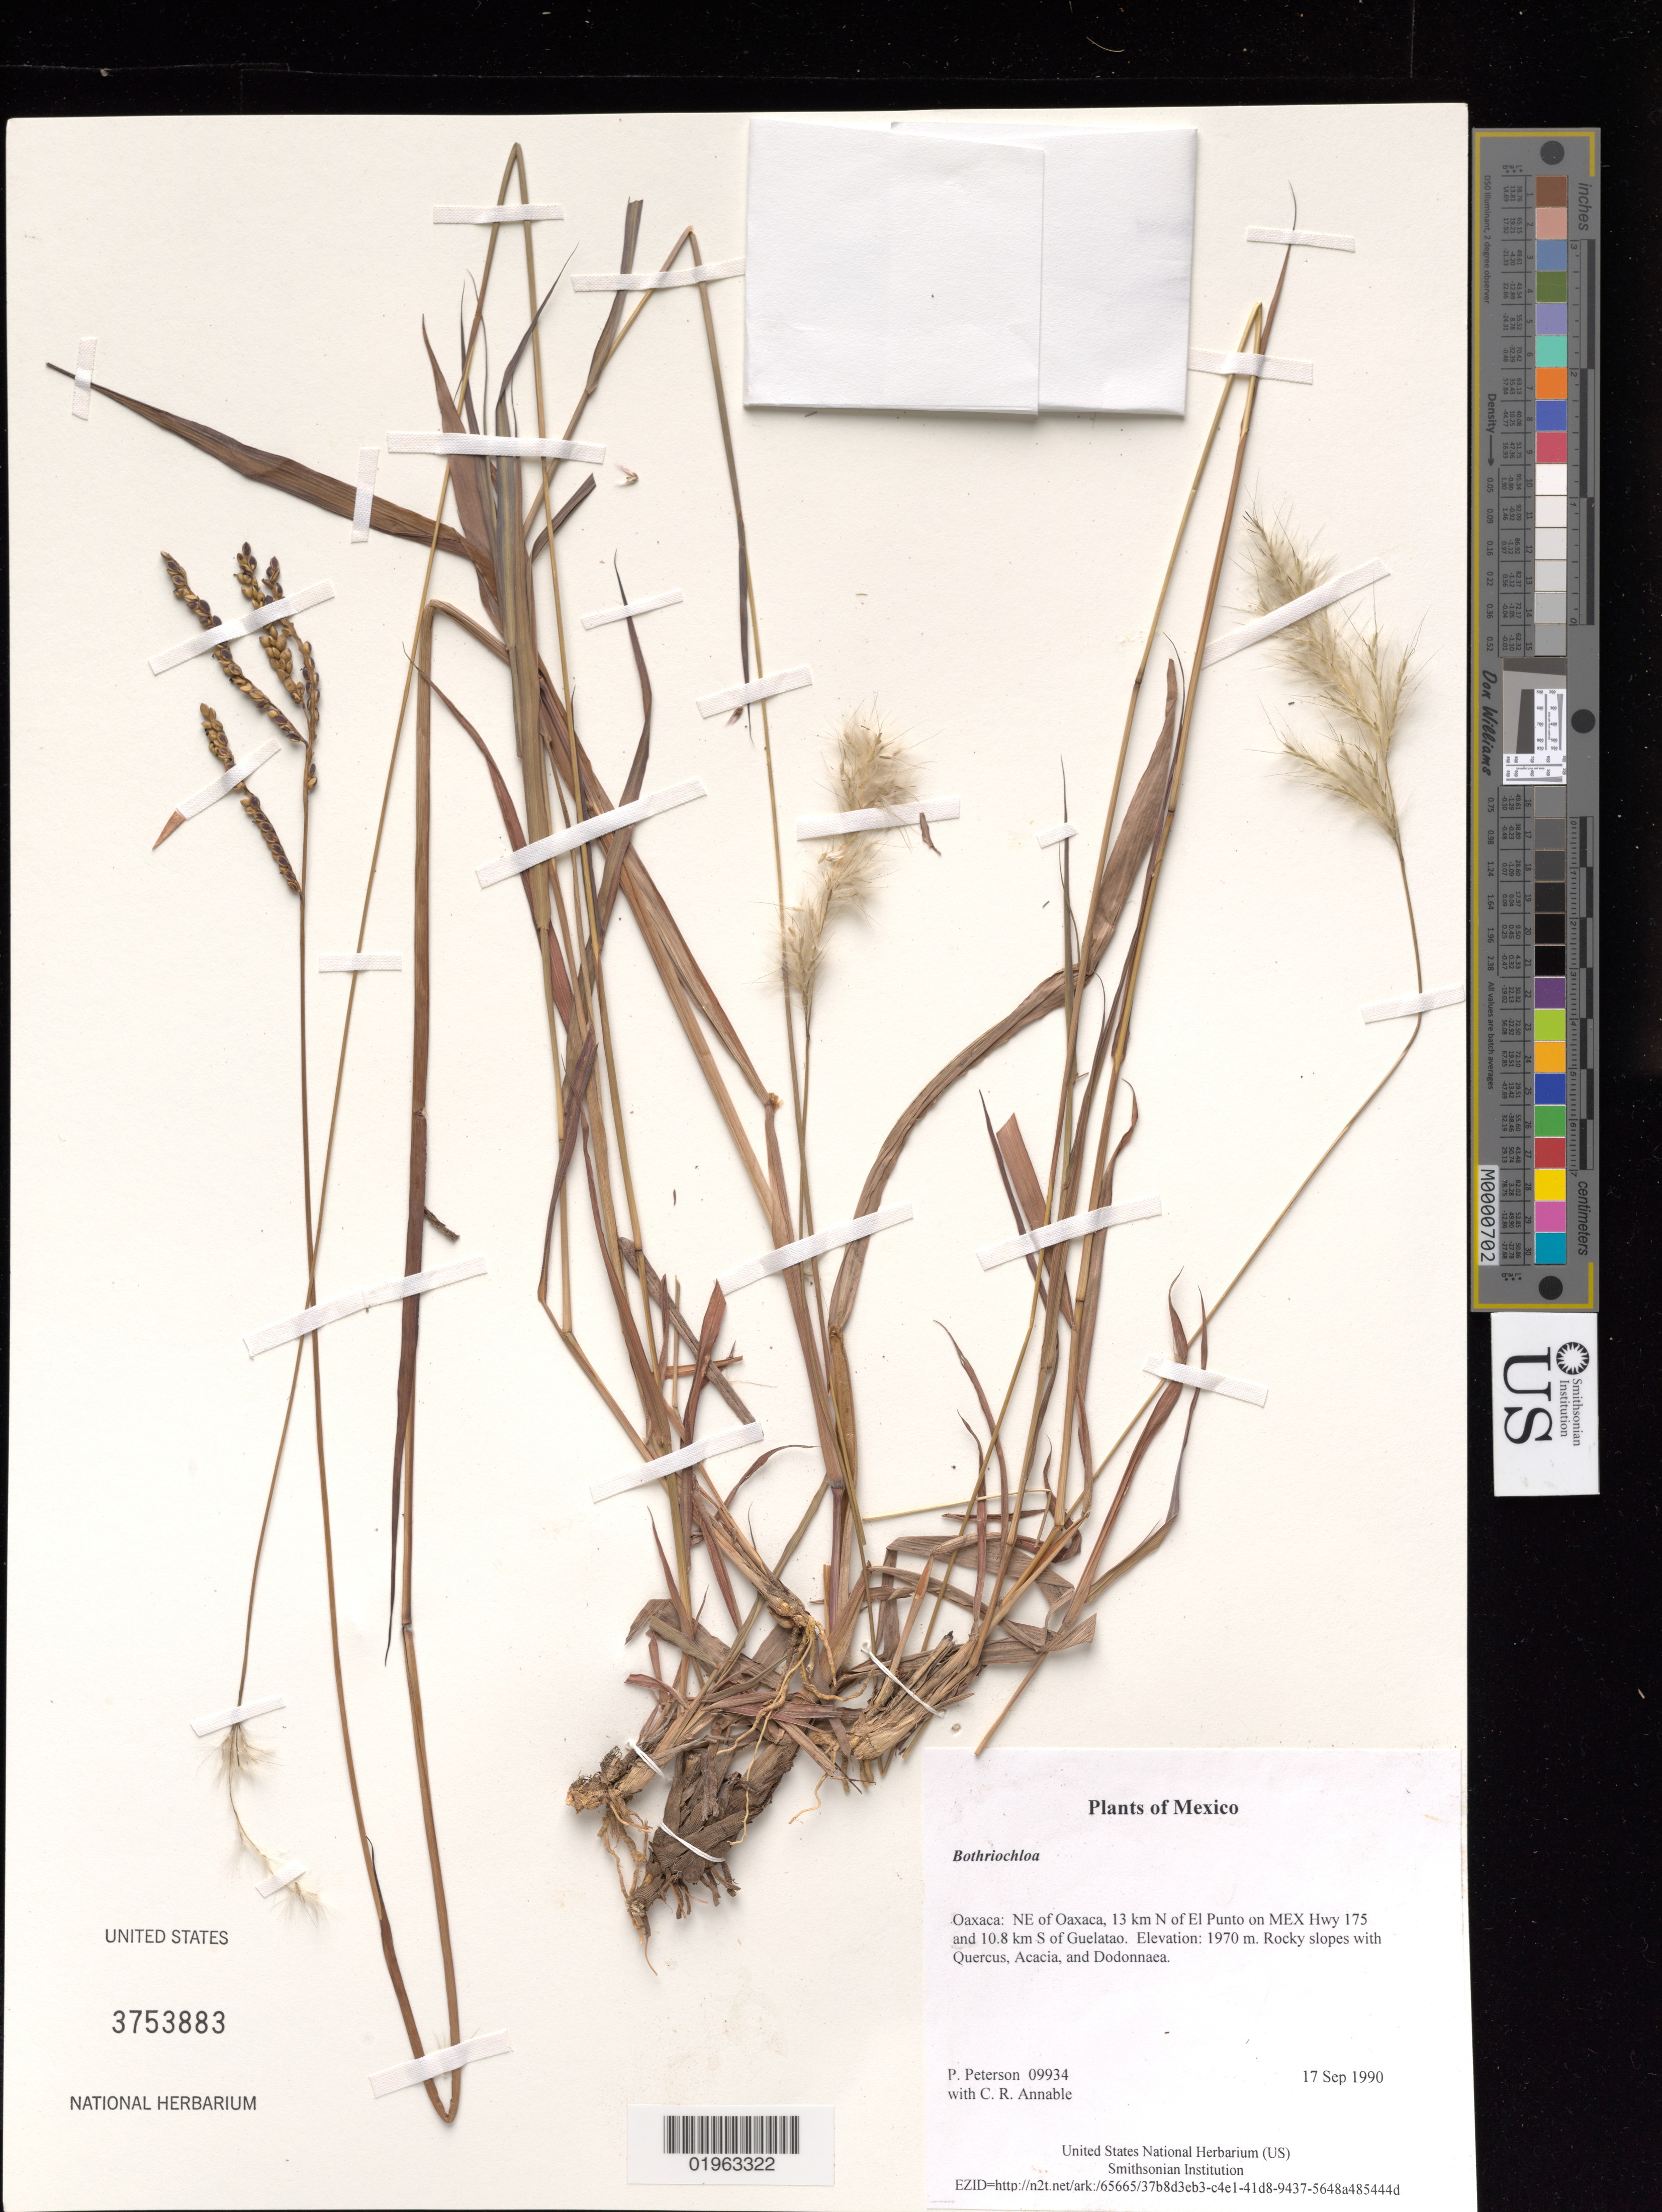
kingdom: Plantae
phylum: Tracheophyta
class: Liliopsida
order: Poales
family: Poaceae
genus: Bothriochloa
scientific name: Bothriochloa sp.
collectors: P. M. Peterson & C. R. Annable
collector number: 09934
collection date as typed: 17 Sep 1990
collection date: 1990-09-17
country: Mexico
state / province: Oaxaca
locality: NE of Oaxaca, 13 km N of El Punto on MEX Hwy 175 and 10.8 km S of Guelatao.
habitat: Rocky slopes with Quercus, Acacia, and Dodonnaea.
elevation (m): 1970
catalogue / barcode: US 3753883